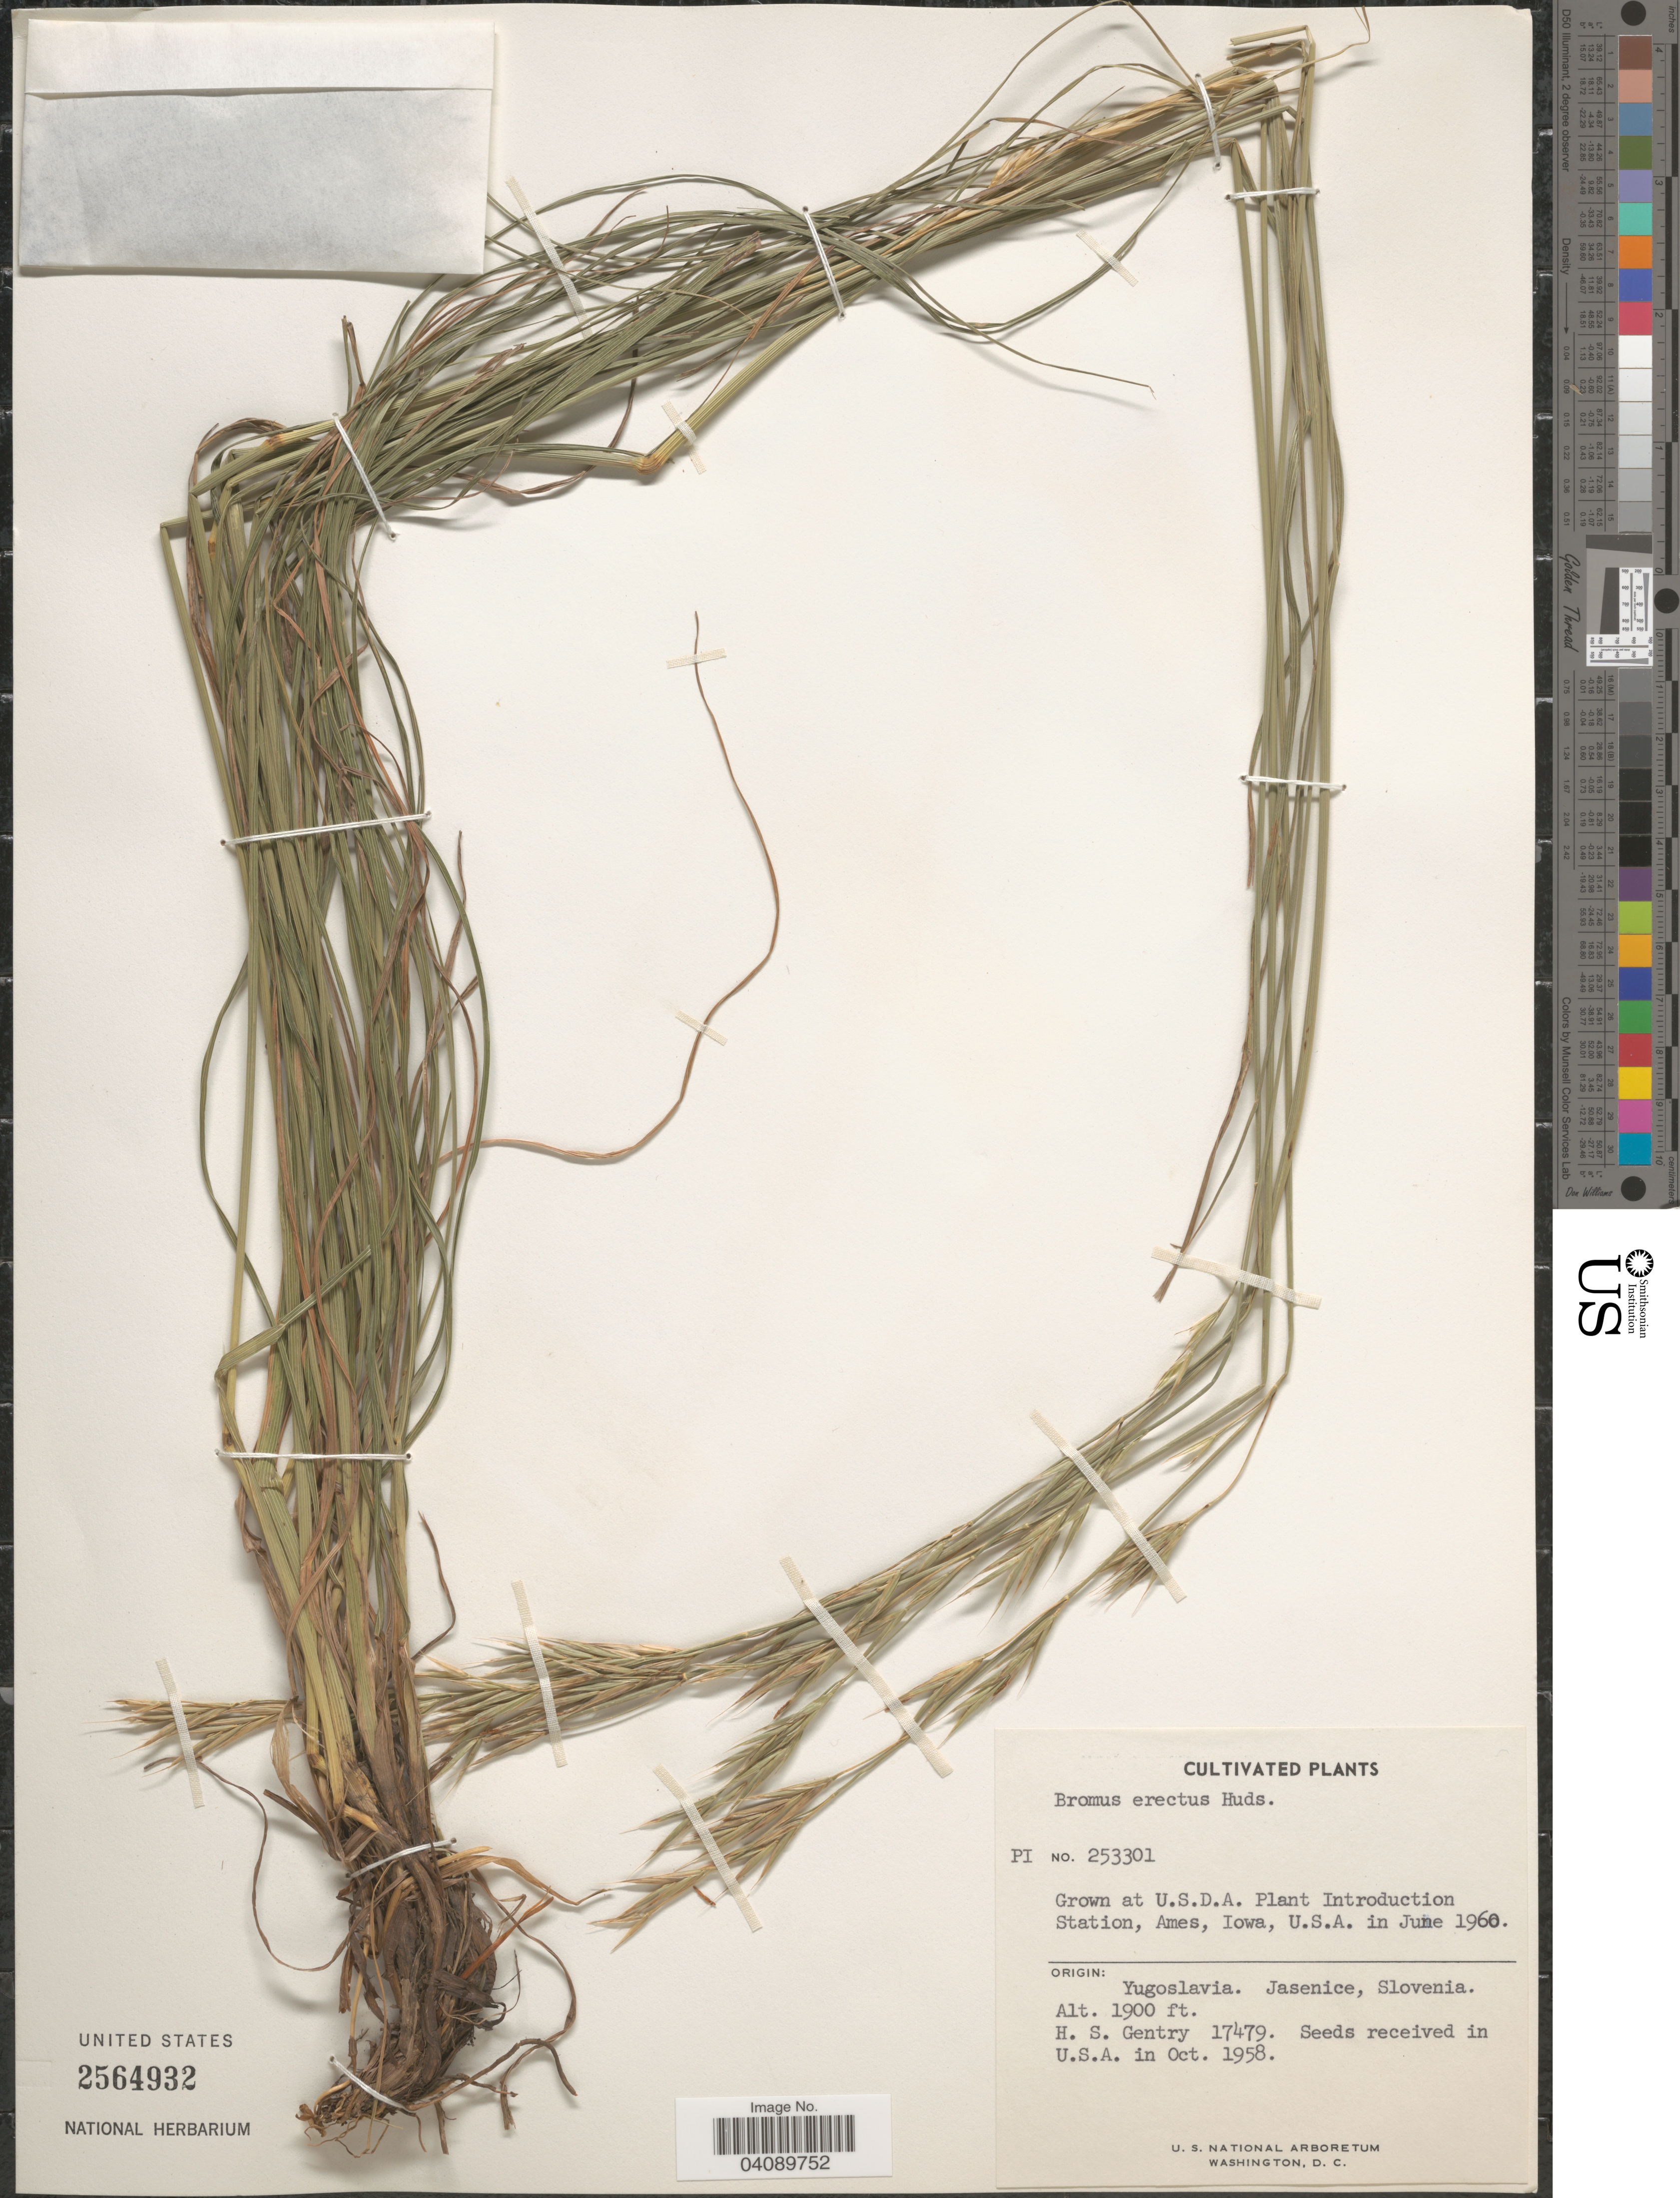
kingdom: Plantae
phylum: Tracheophyta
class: Liliopsida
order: Poales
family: Poaceae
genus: Bromus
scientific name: Bromus erectus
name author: Huds.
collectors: H. S. Gentry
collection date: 1960-06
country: United States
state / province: Iowa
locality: Grown at U.S.D.A. Plant Introduction Station, Ames.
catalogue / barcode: US 2564932